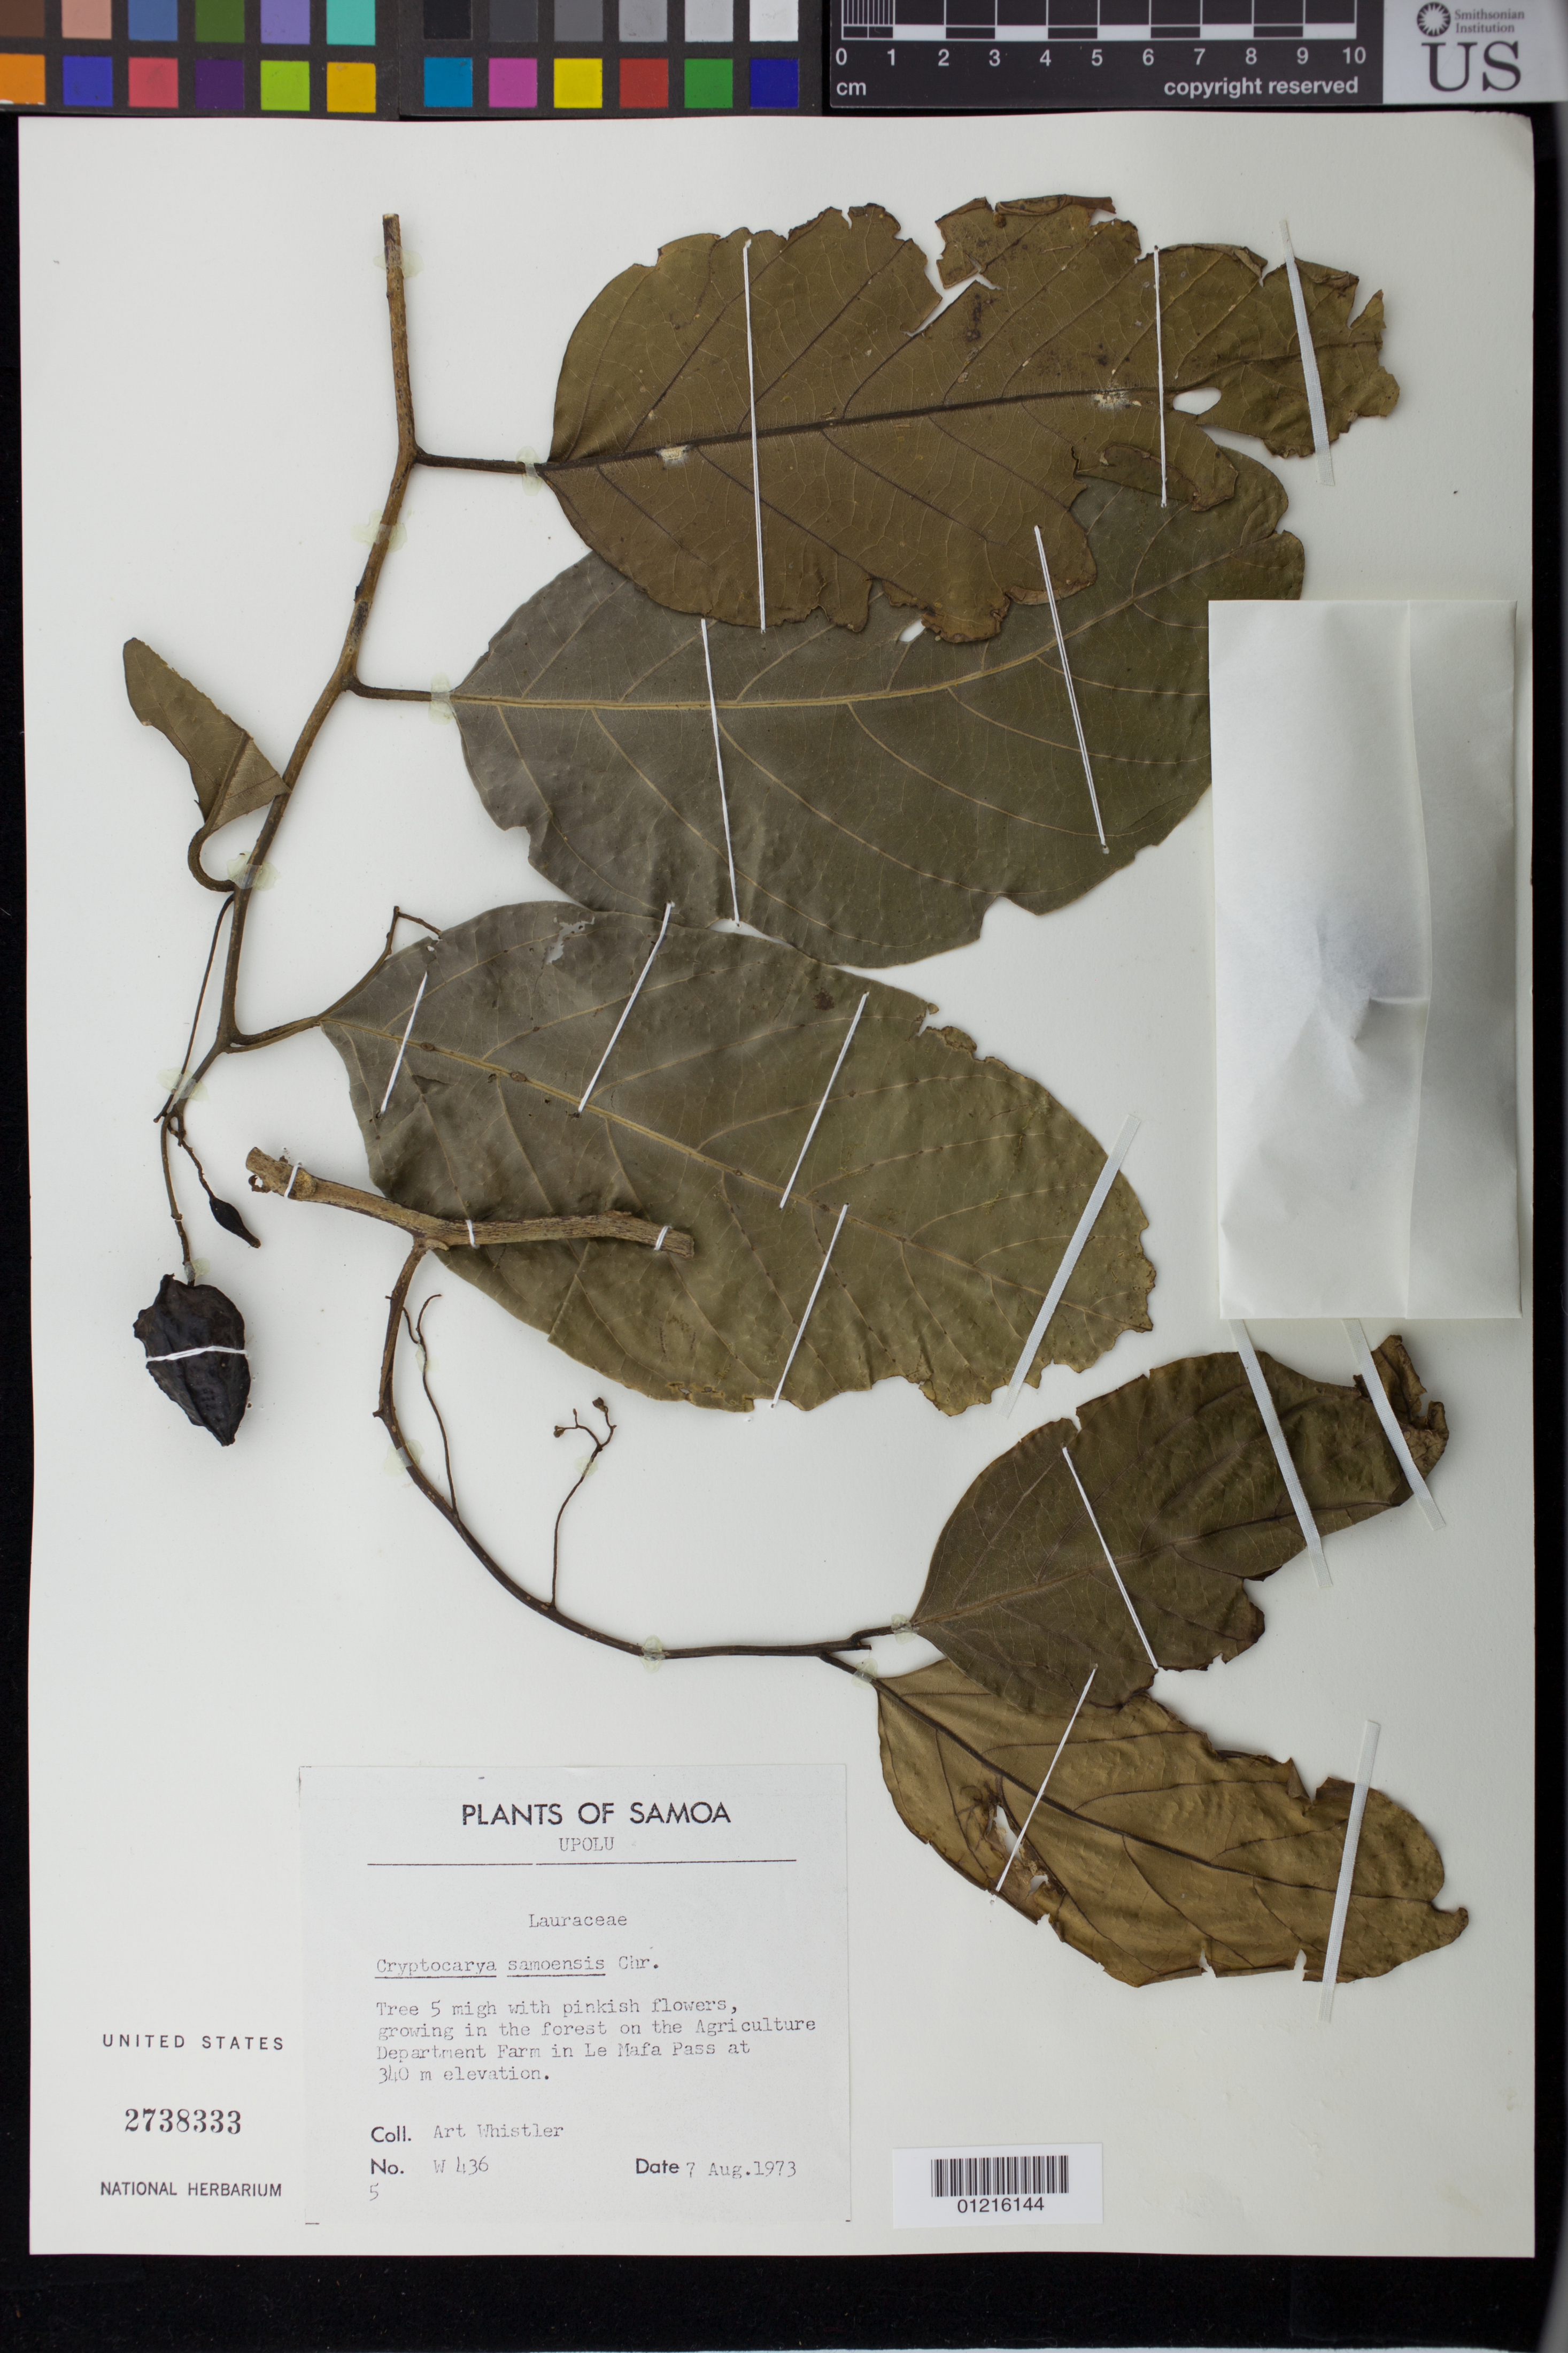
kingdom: Plantae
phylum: Tracheophyta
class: Magnoliopsida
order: Laurales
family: Lauraceae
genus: Cryptocarya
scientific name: Cryptocarya samoensis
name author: Christoph.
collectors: A. Whistler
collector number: W 436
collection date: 1973-08-23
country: Samoa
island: Upolu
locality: Agriculture depeartment farm in the Le Mafa Pass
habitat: forest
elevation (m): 340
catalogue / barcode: US 2738333